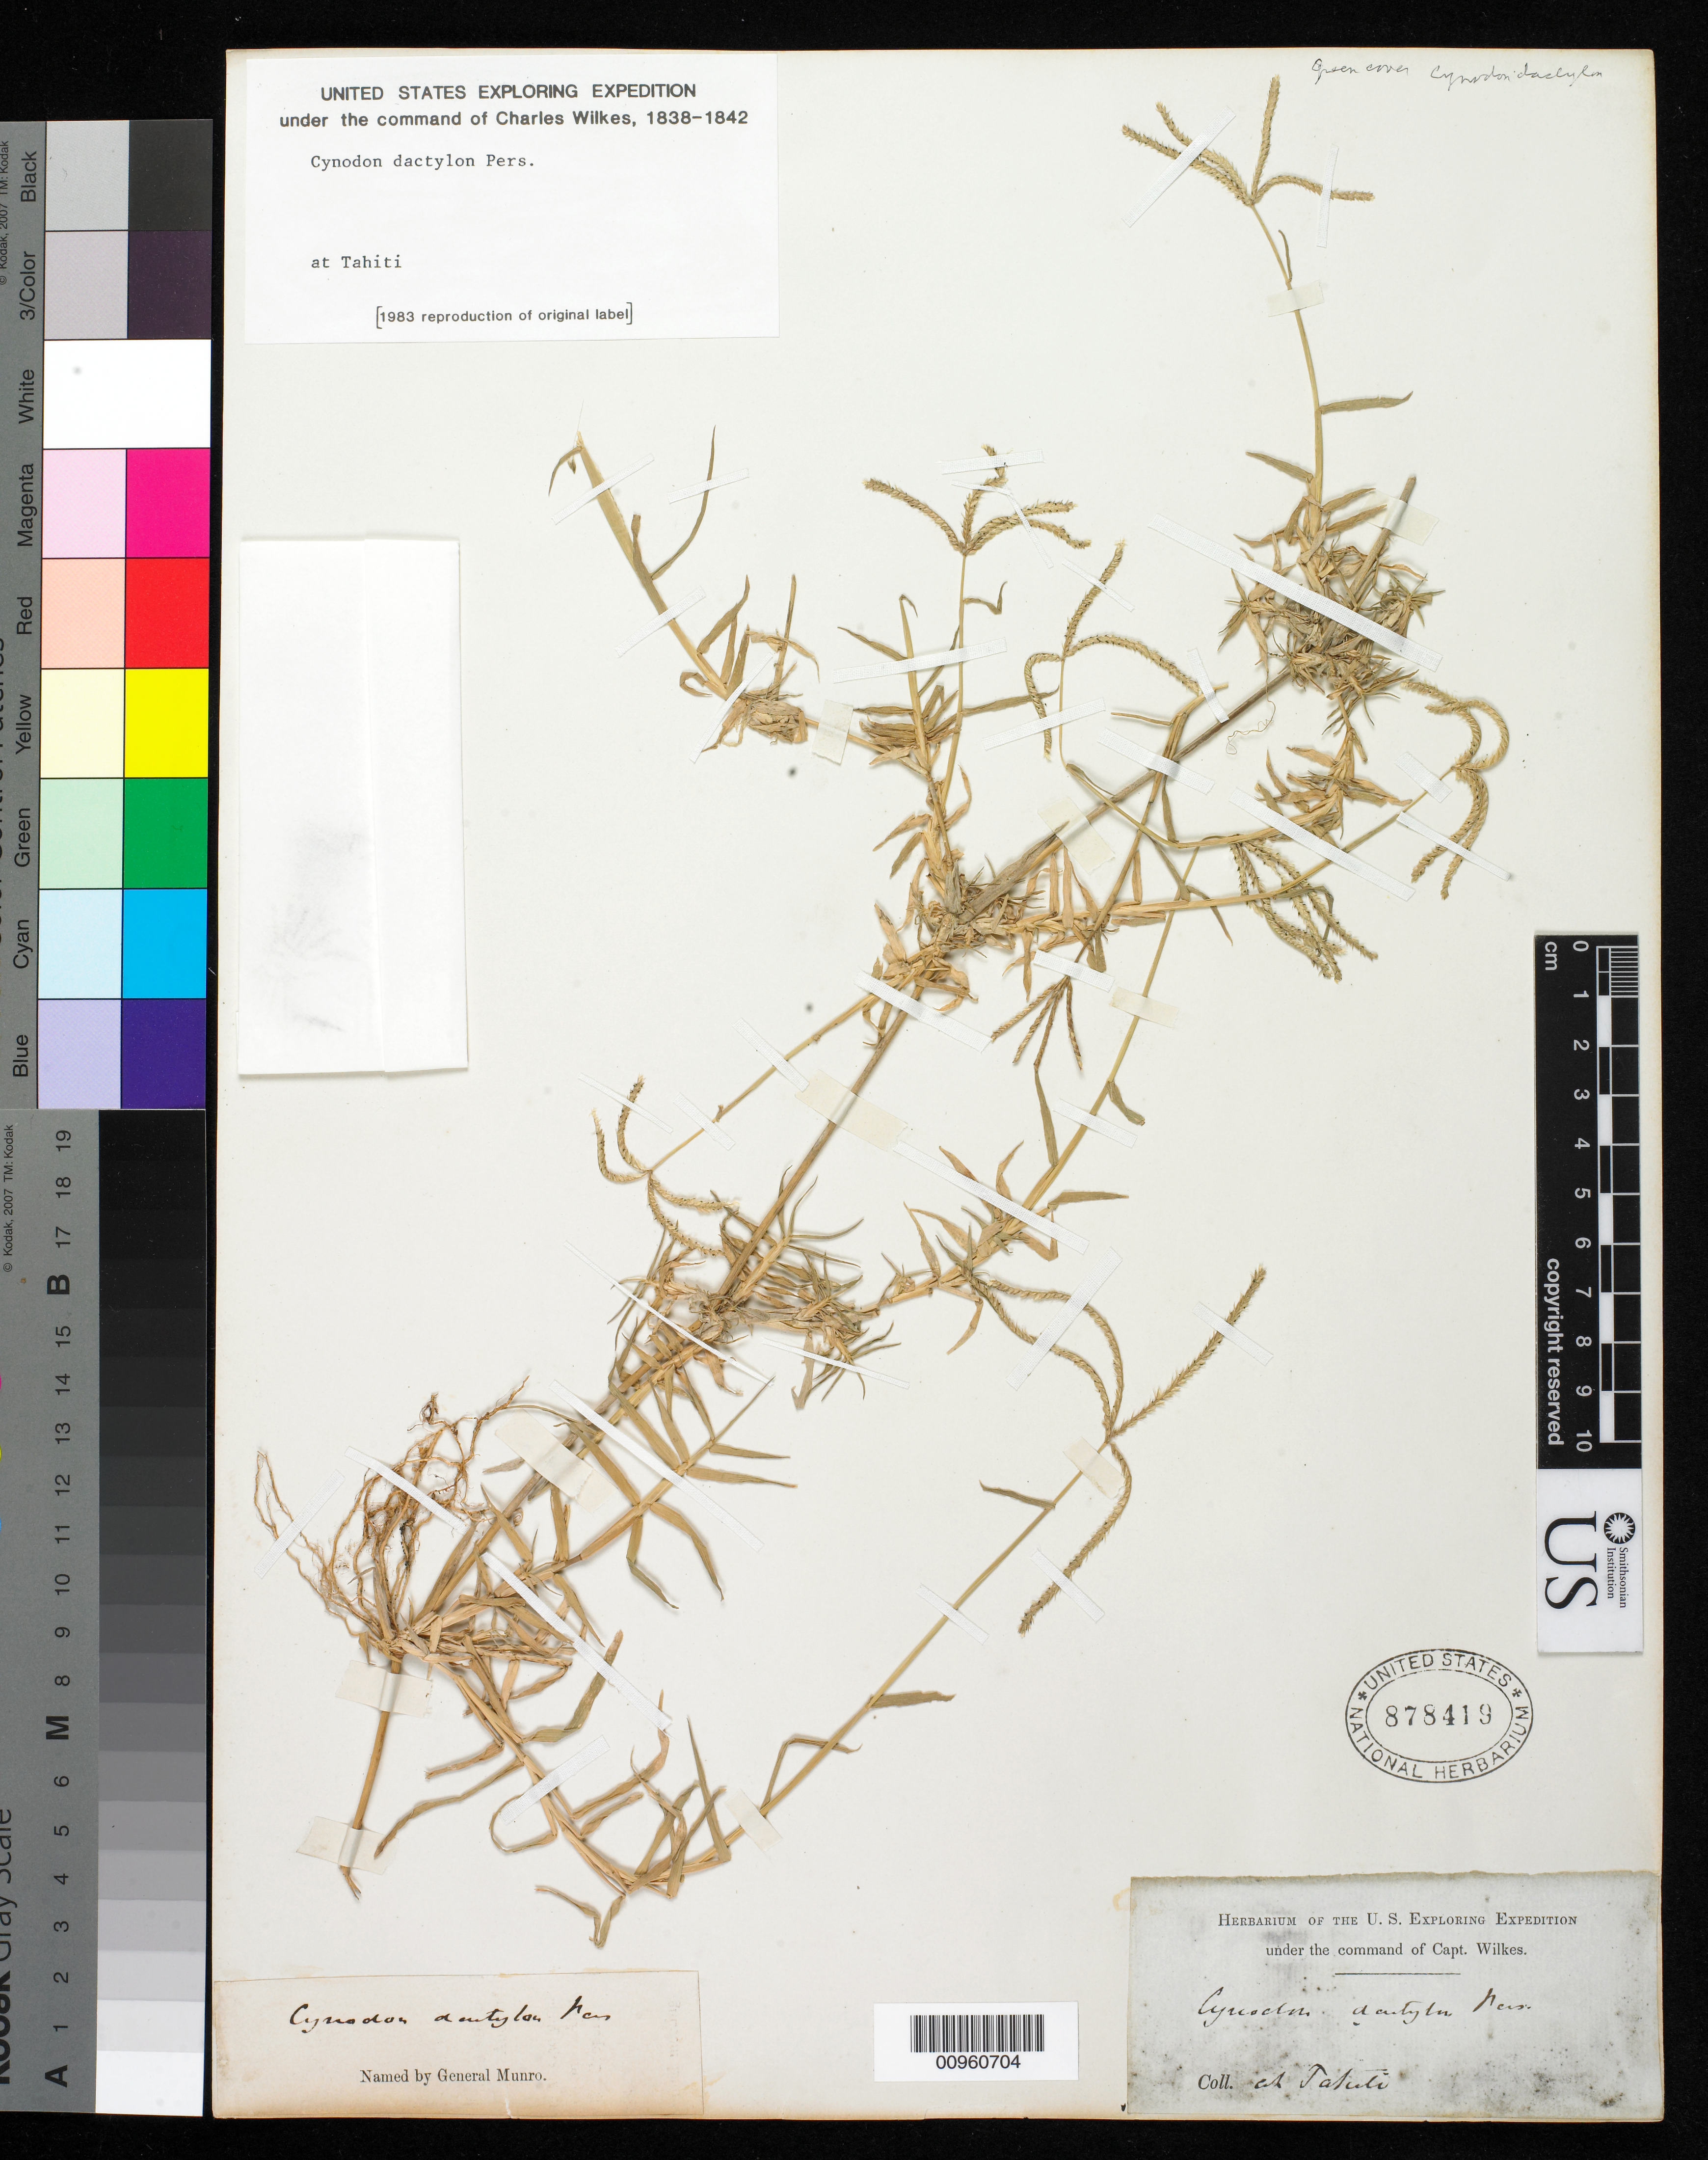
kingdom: Plantae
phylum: Tracheophyta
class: Liliopsida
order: Poales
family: Poaceae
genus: Cynodon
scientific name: Cynodon dactylon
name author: (L.) Pers.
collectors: Wilkes Explor. Exped.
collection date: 1838/1842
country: French Polynesia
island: Tahiti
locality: Tahiti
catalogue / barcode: US 878419